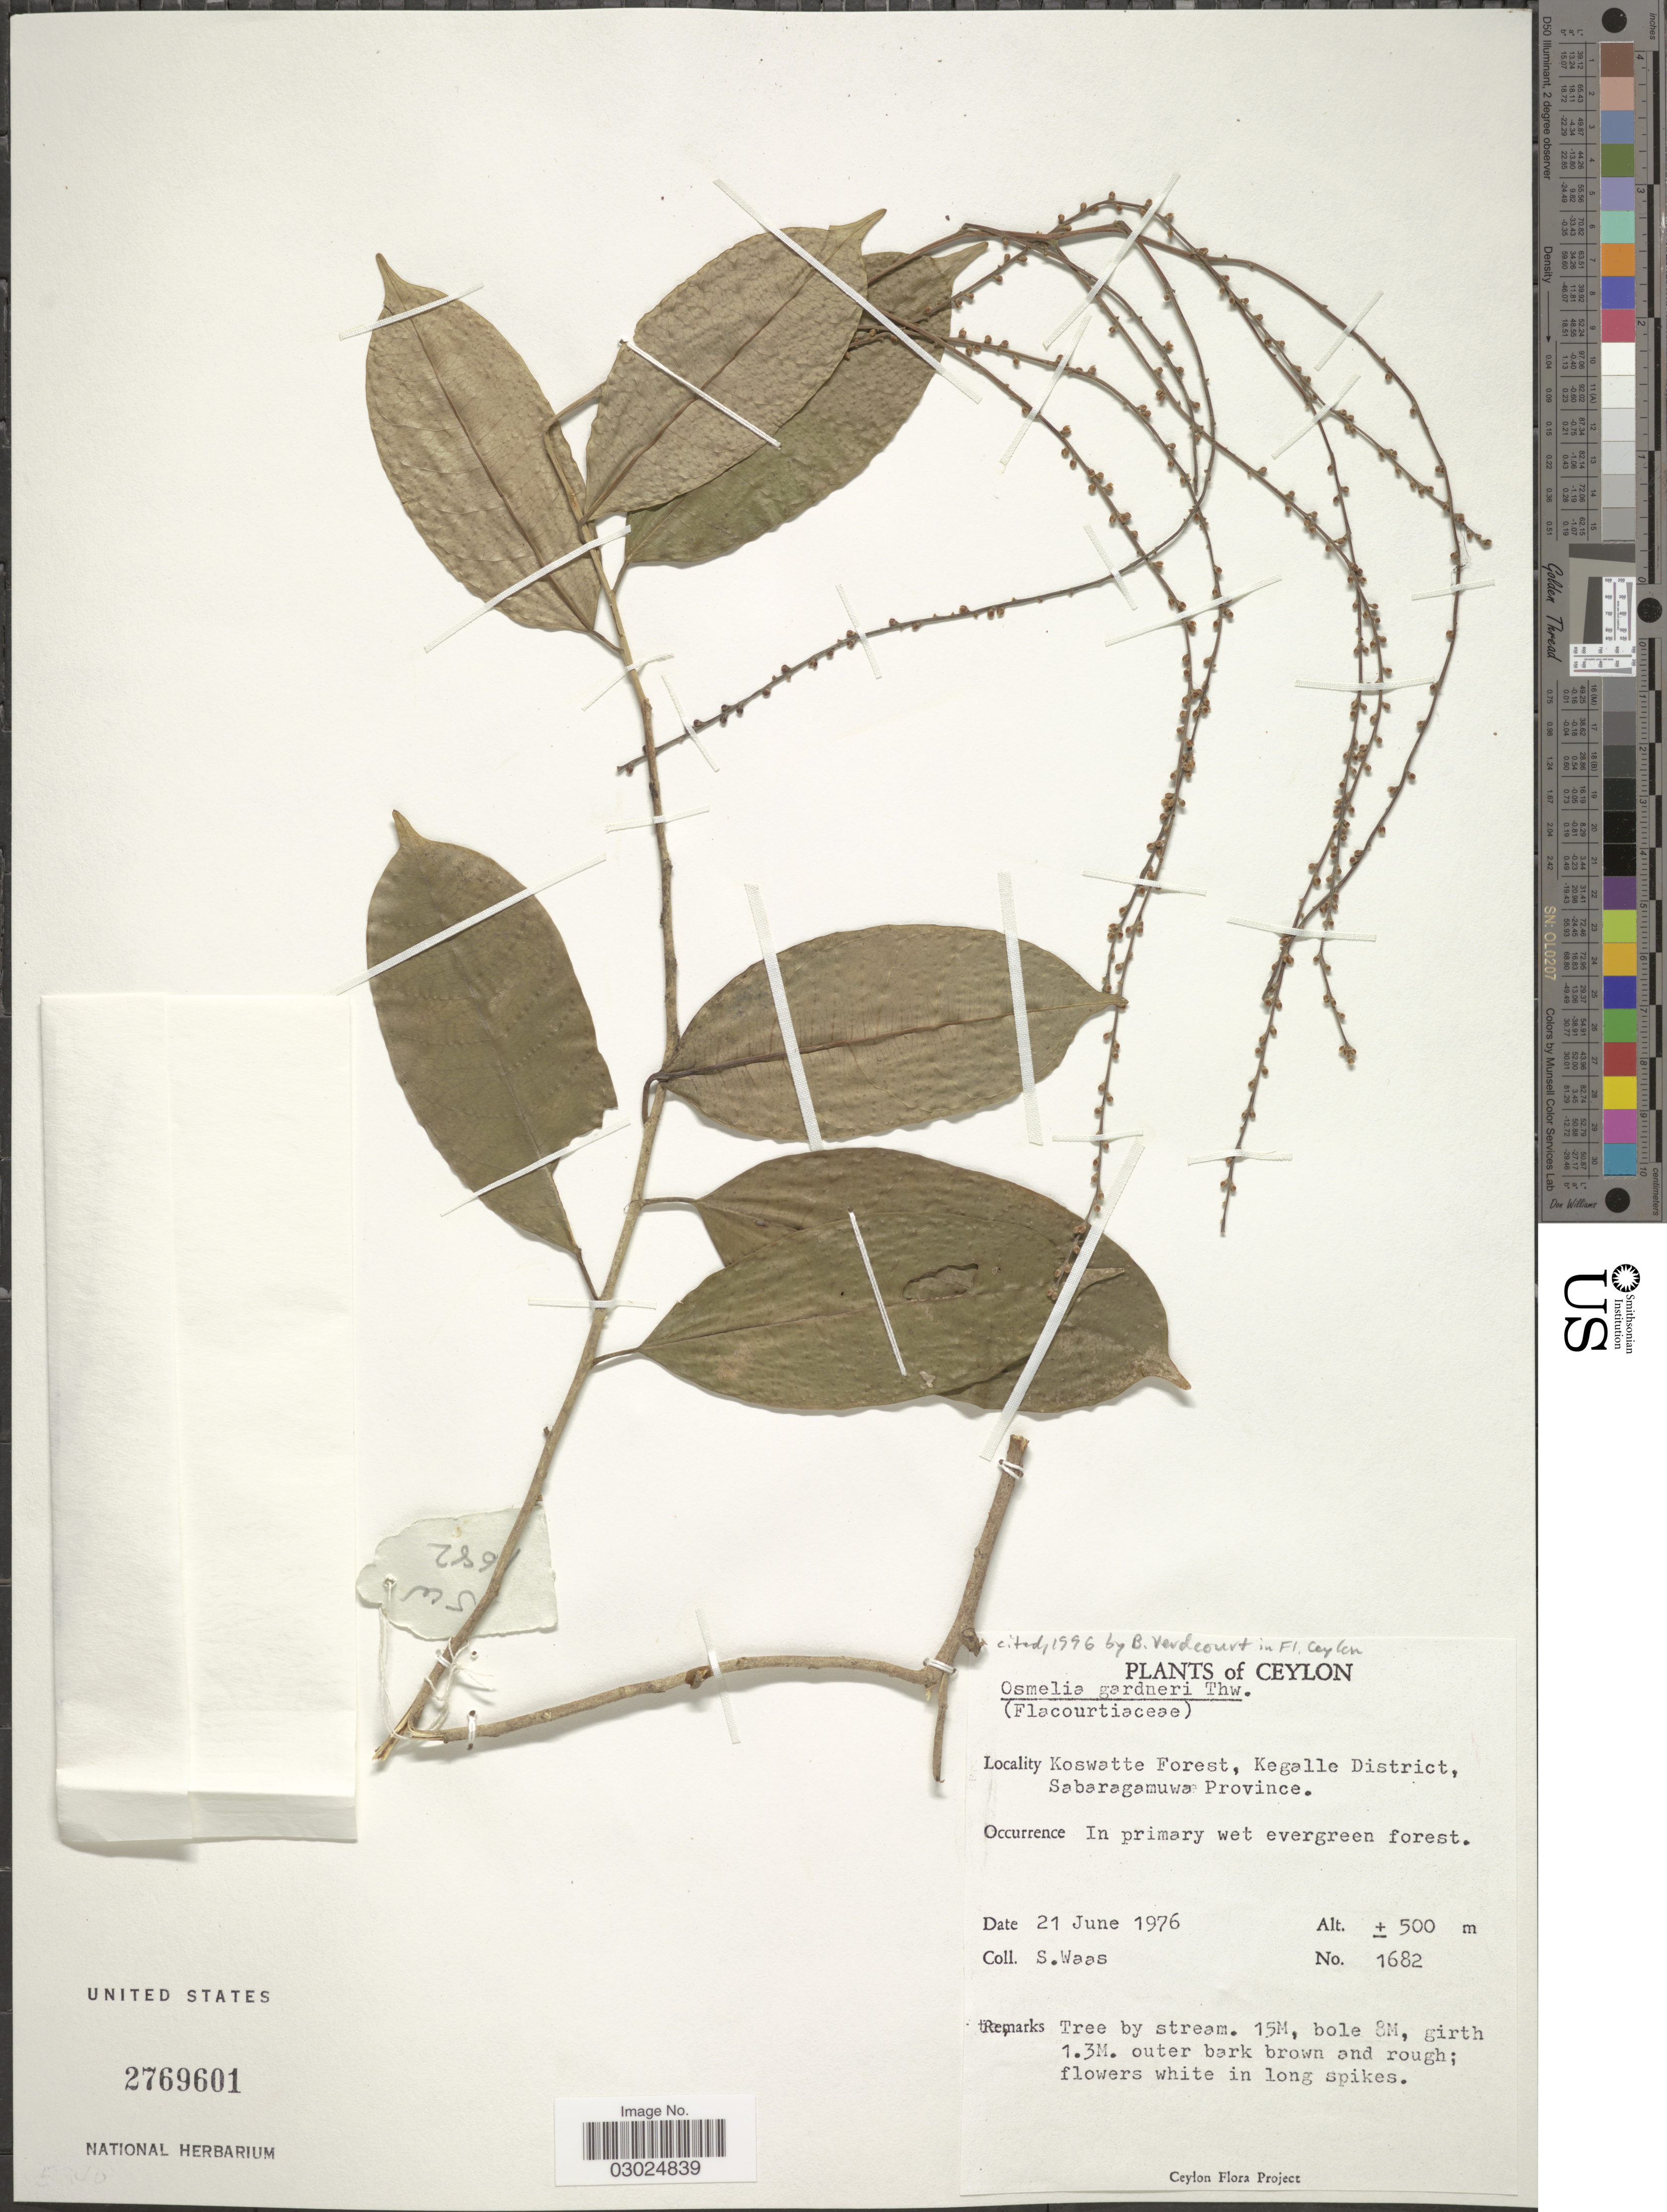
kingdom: Plantae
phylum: Tracheophyta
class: Magnoliopsida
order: Malpighiales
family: Salicaceae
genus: Osmelia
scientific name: Osmelia gardneri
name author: Thwaites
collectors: S. Waas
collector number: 1682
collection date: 1976-06-21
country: Sri Lanka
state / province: Sabaragamuwa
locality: Ceylon, Koswatte Forest, Kegalle District, Sabaragamuwa Province.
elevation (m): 500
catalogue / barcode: US 2769601